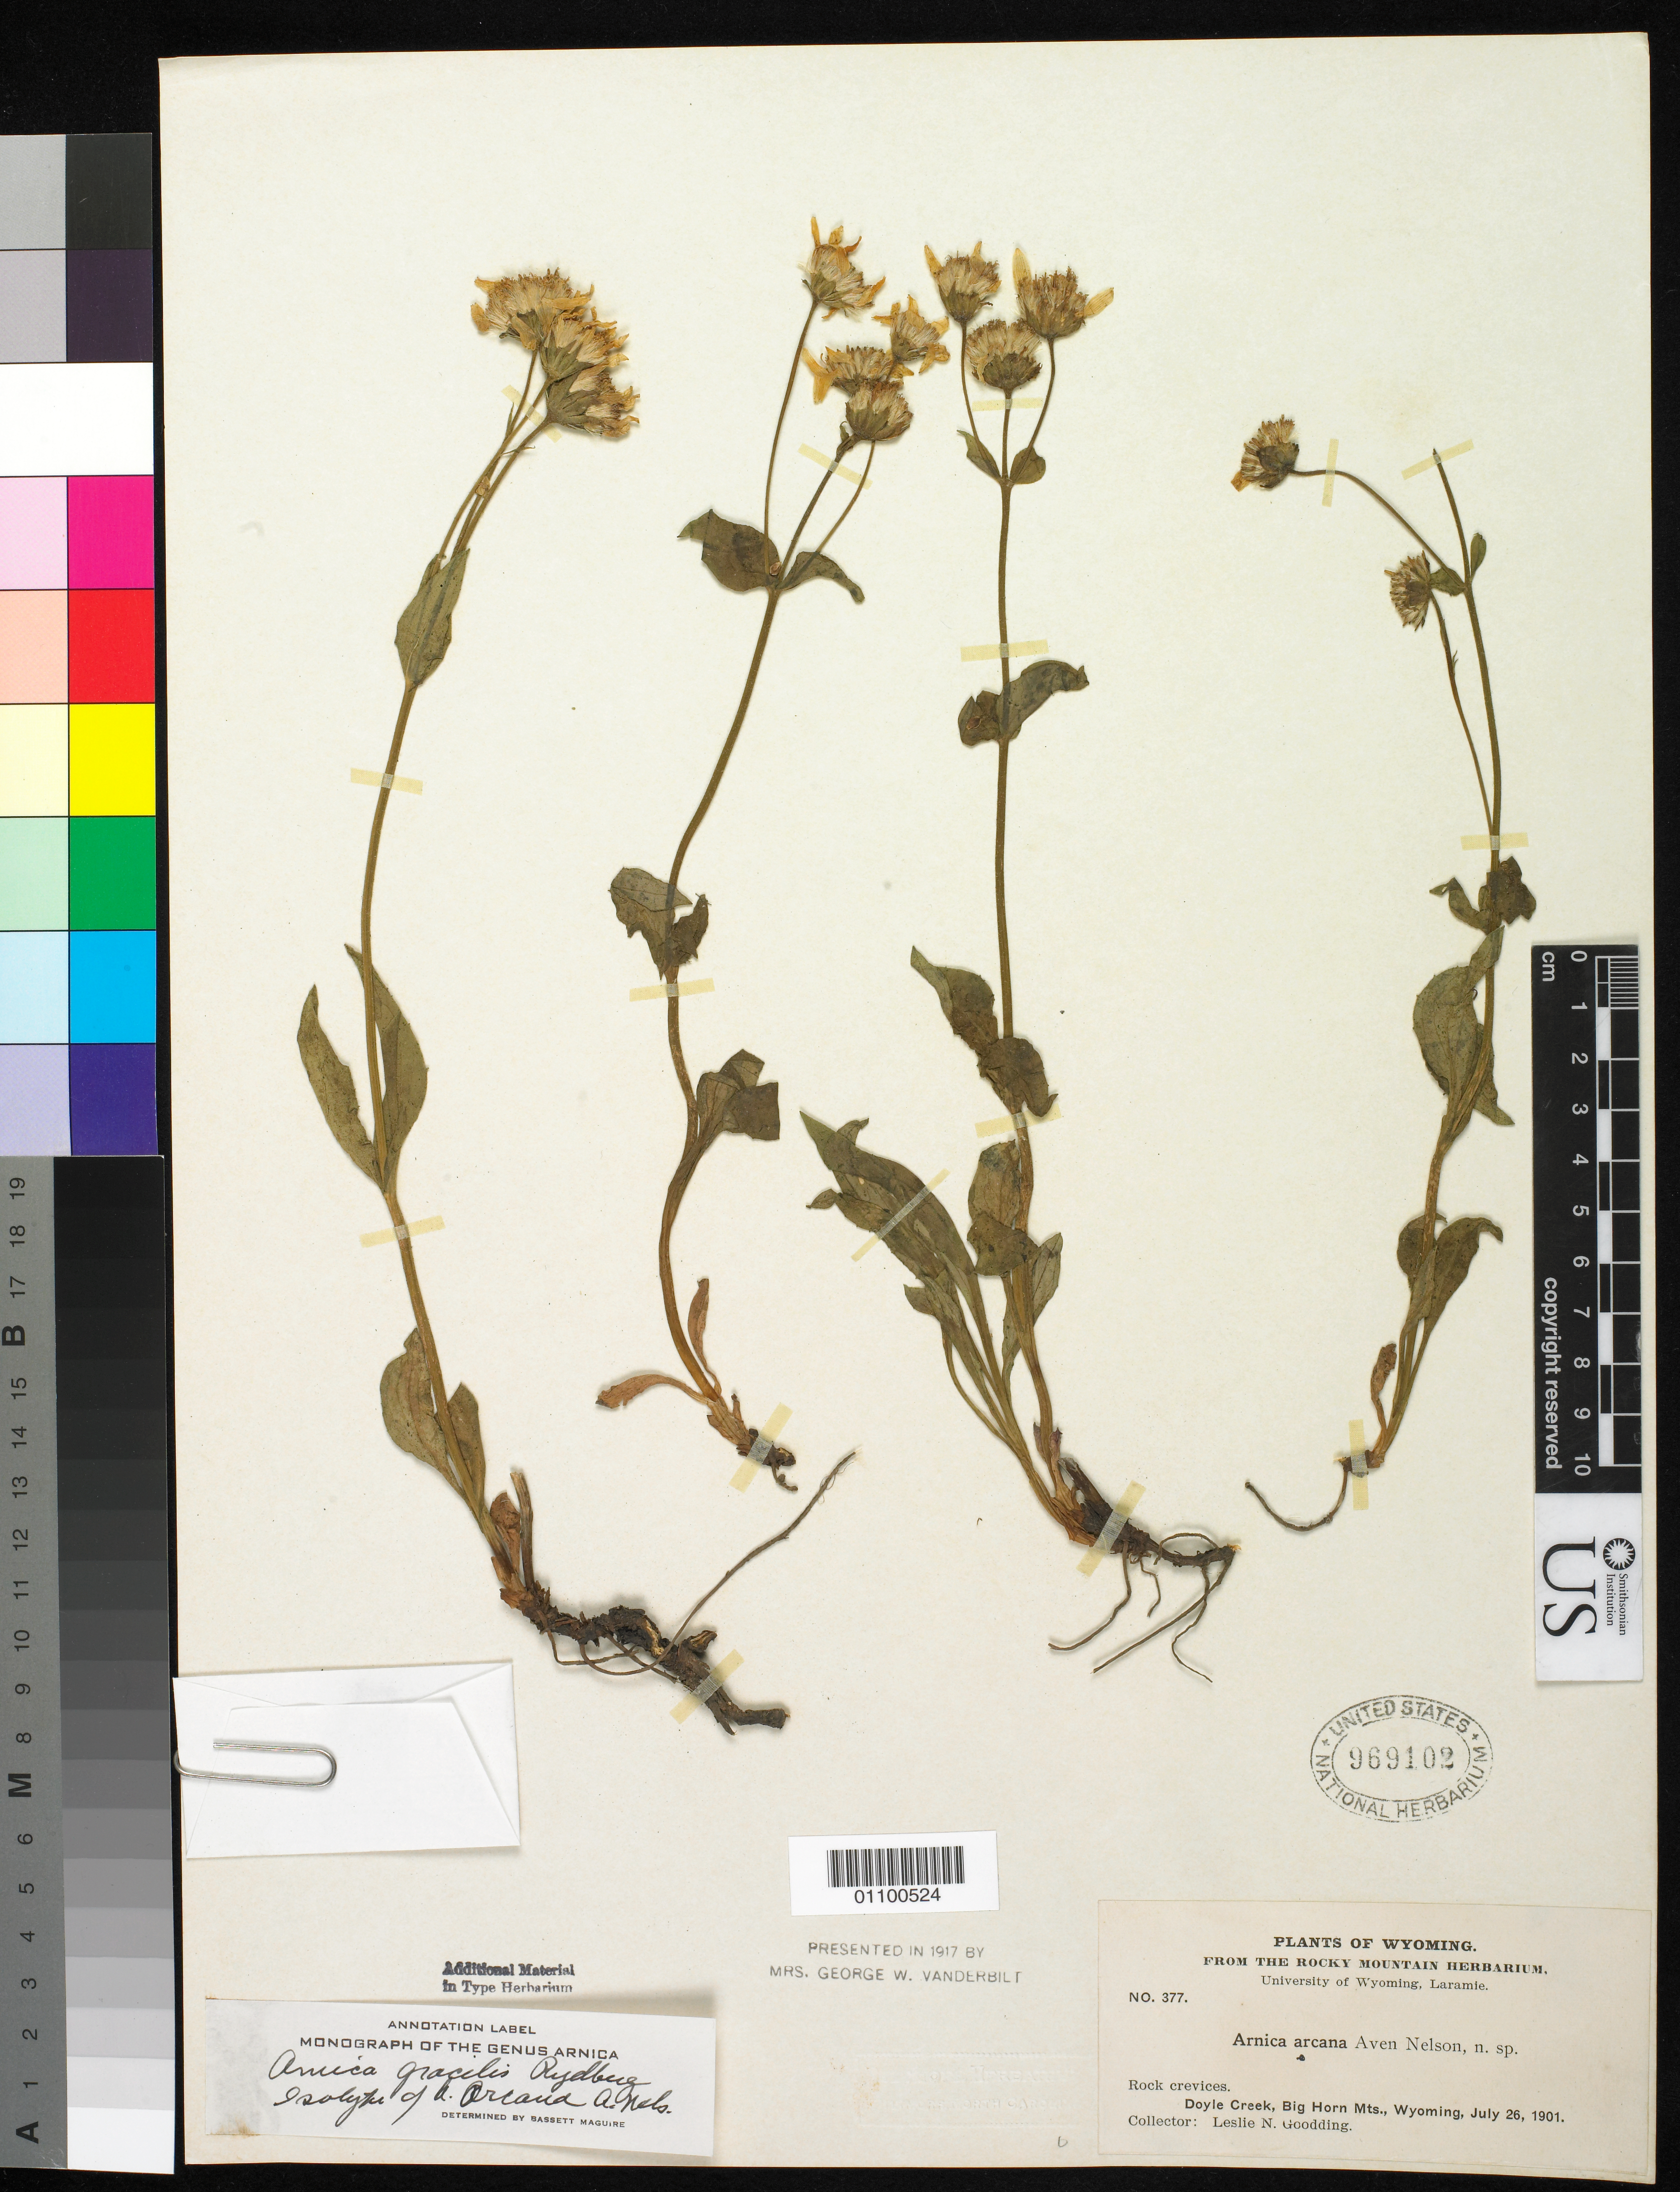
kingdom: Plantae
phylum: Tracheophyta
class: Magnoliopsida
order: Asterales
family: Asteraceae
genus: Arnica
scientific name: Arnica arcana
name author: A. Nelson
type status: Isotype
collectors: L. N. Goodding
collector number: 377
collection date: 1901-07-26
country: United States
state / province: Wyoming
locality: Doyle creek, Big Horn Mts.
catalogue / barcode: US 969102